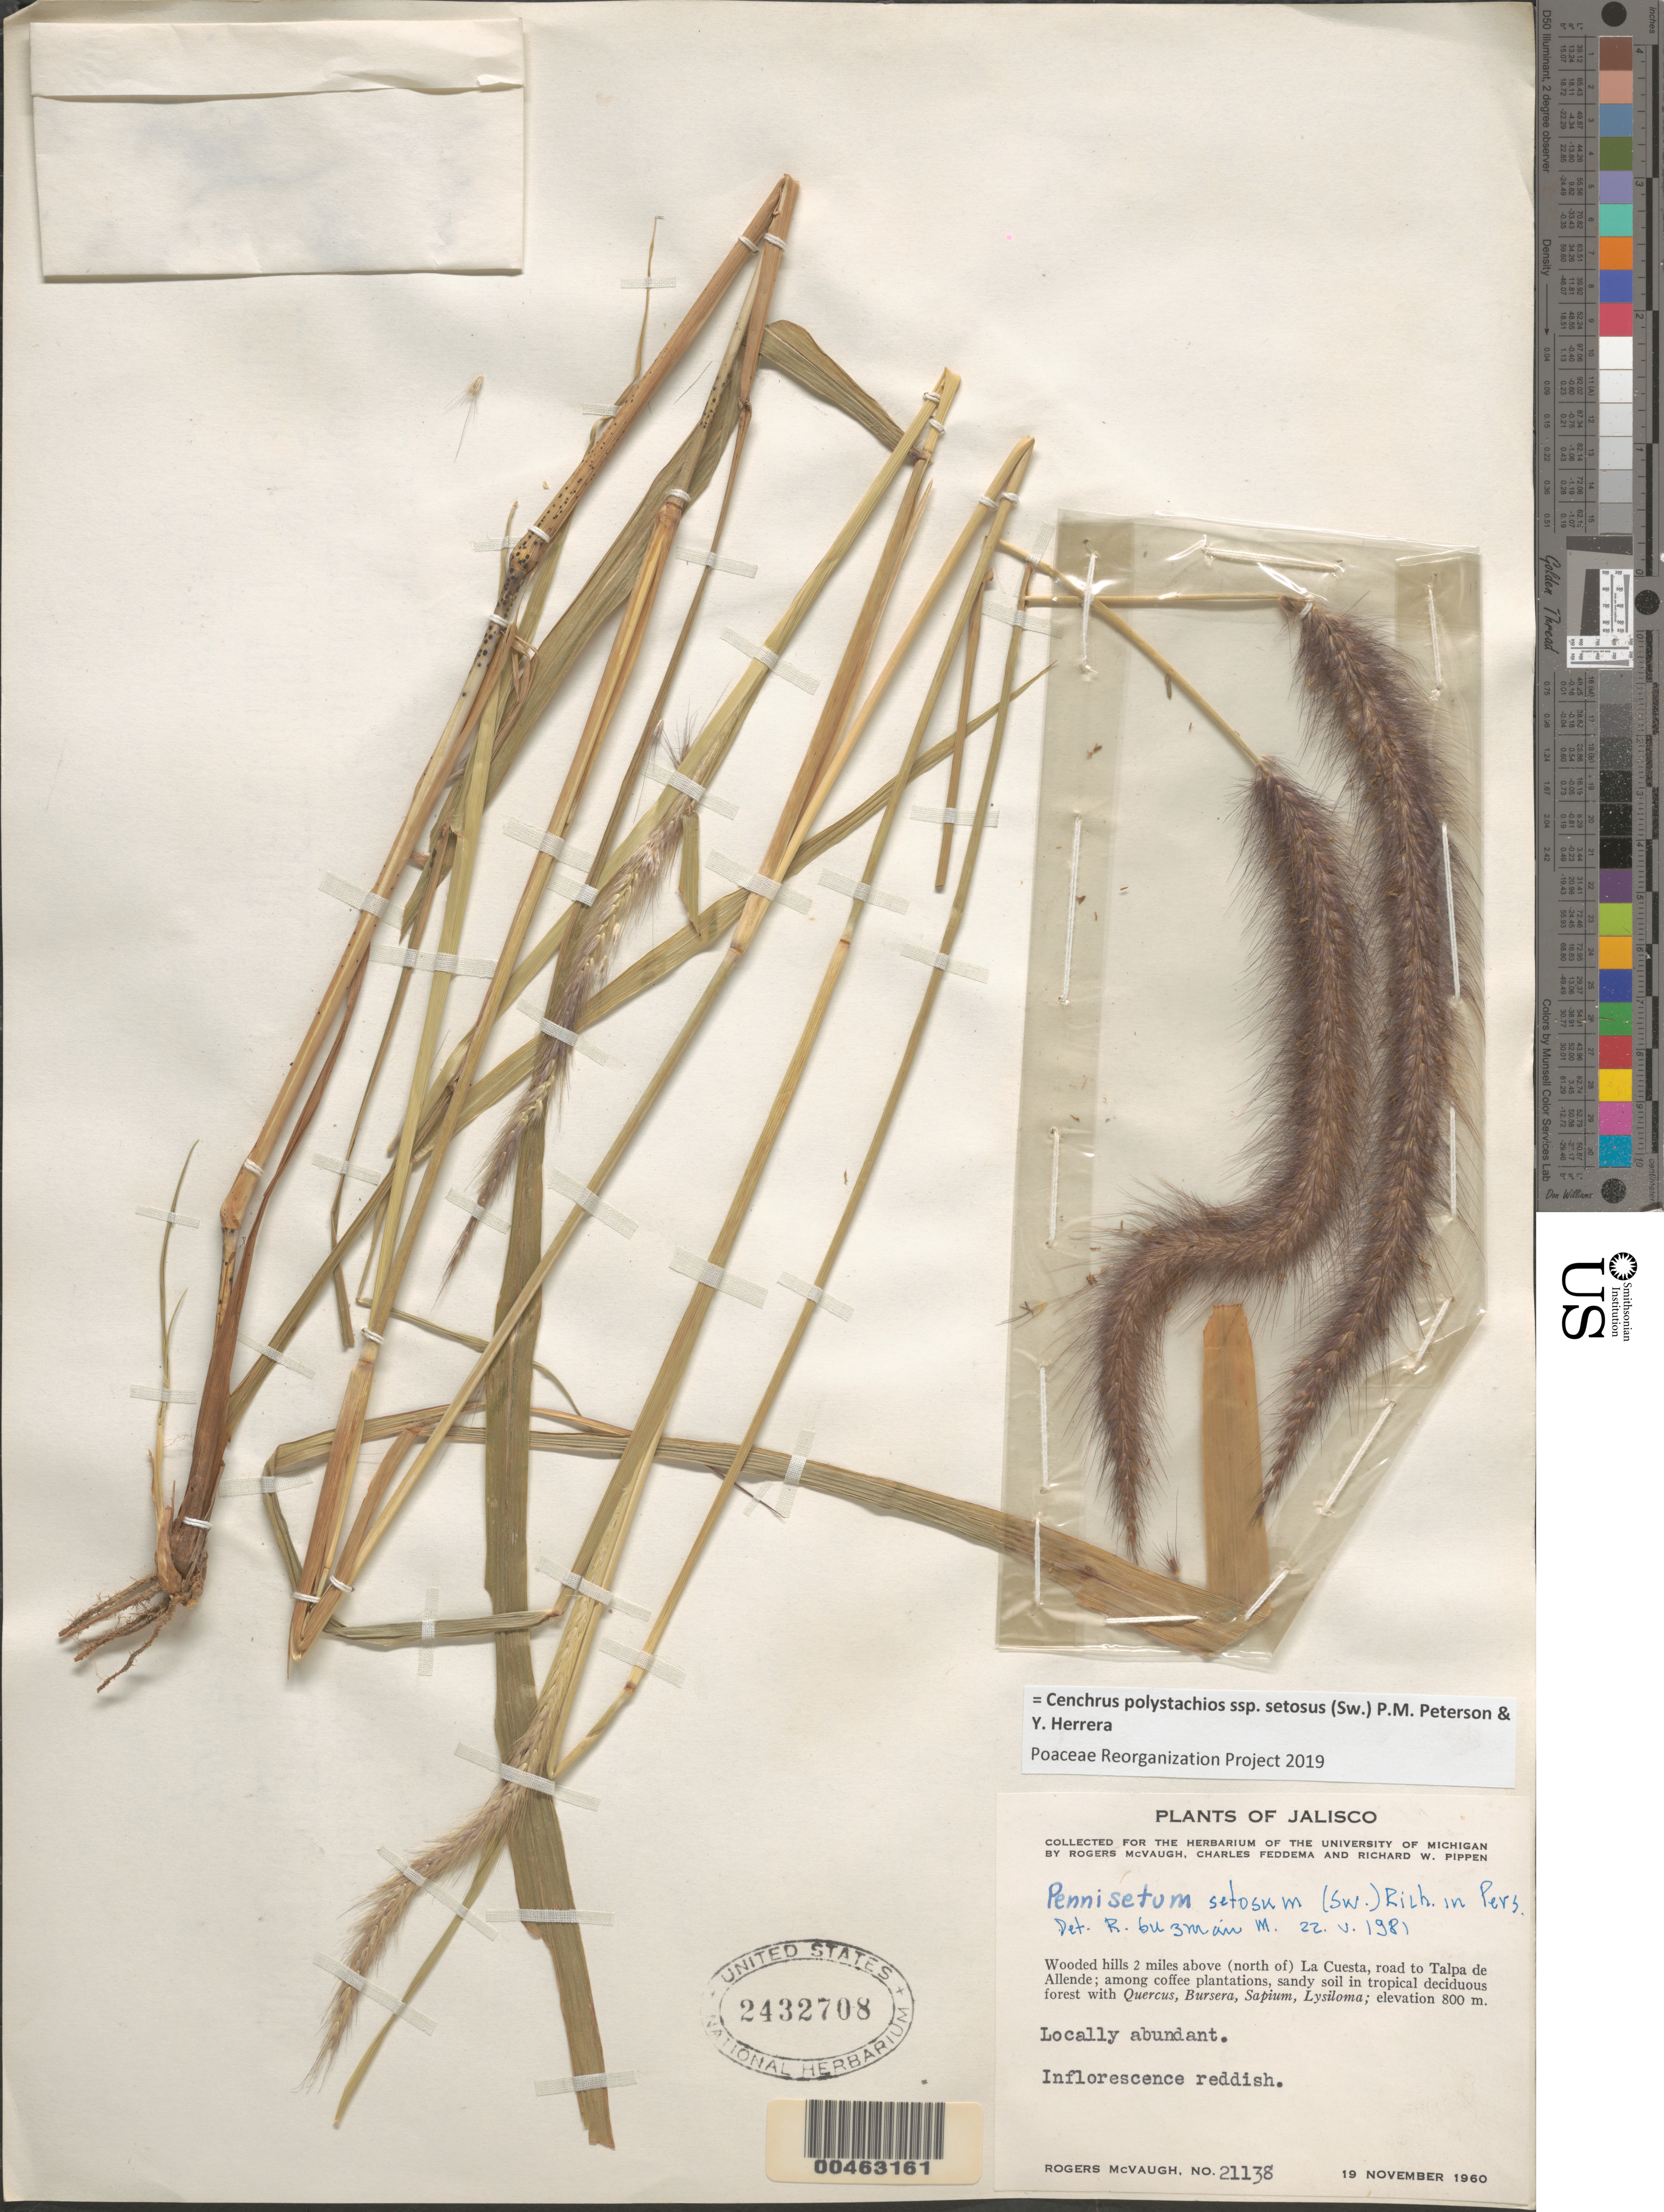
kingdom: Plantae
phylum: Tracheophyta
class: Liliopsida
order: Poales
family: Poaceae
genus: Cenchrus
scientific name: Cenchrus polystachios subsp. setosus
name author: (Sw.) P.M. Peterson & Y. Herrera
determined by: Poaceae Reorganization Project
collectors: R. McVaugh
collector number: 21138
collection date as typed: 19 Nov 1960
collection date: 1960-11-19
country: Mexico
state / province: Jalisco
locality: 2 mi above (N of) La Cuesta, rd to Talpa de Allende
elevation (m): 800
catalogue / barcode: US 2432708